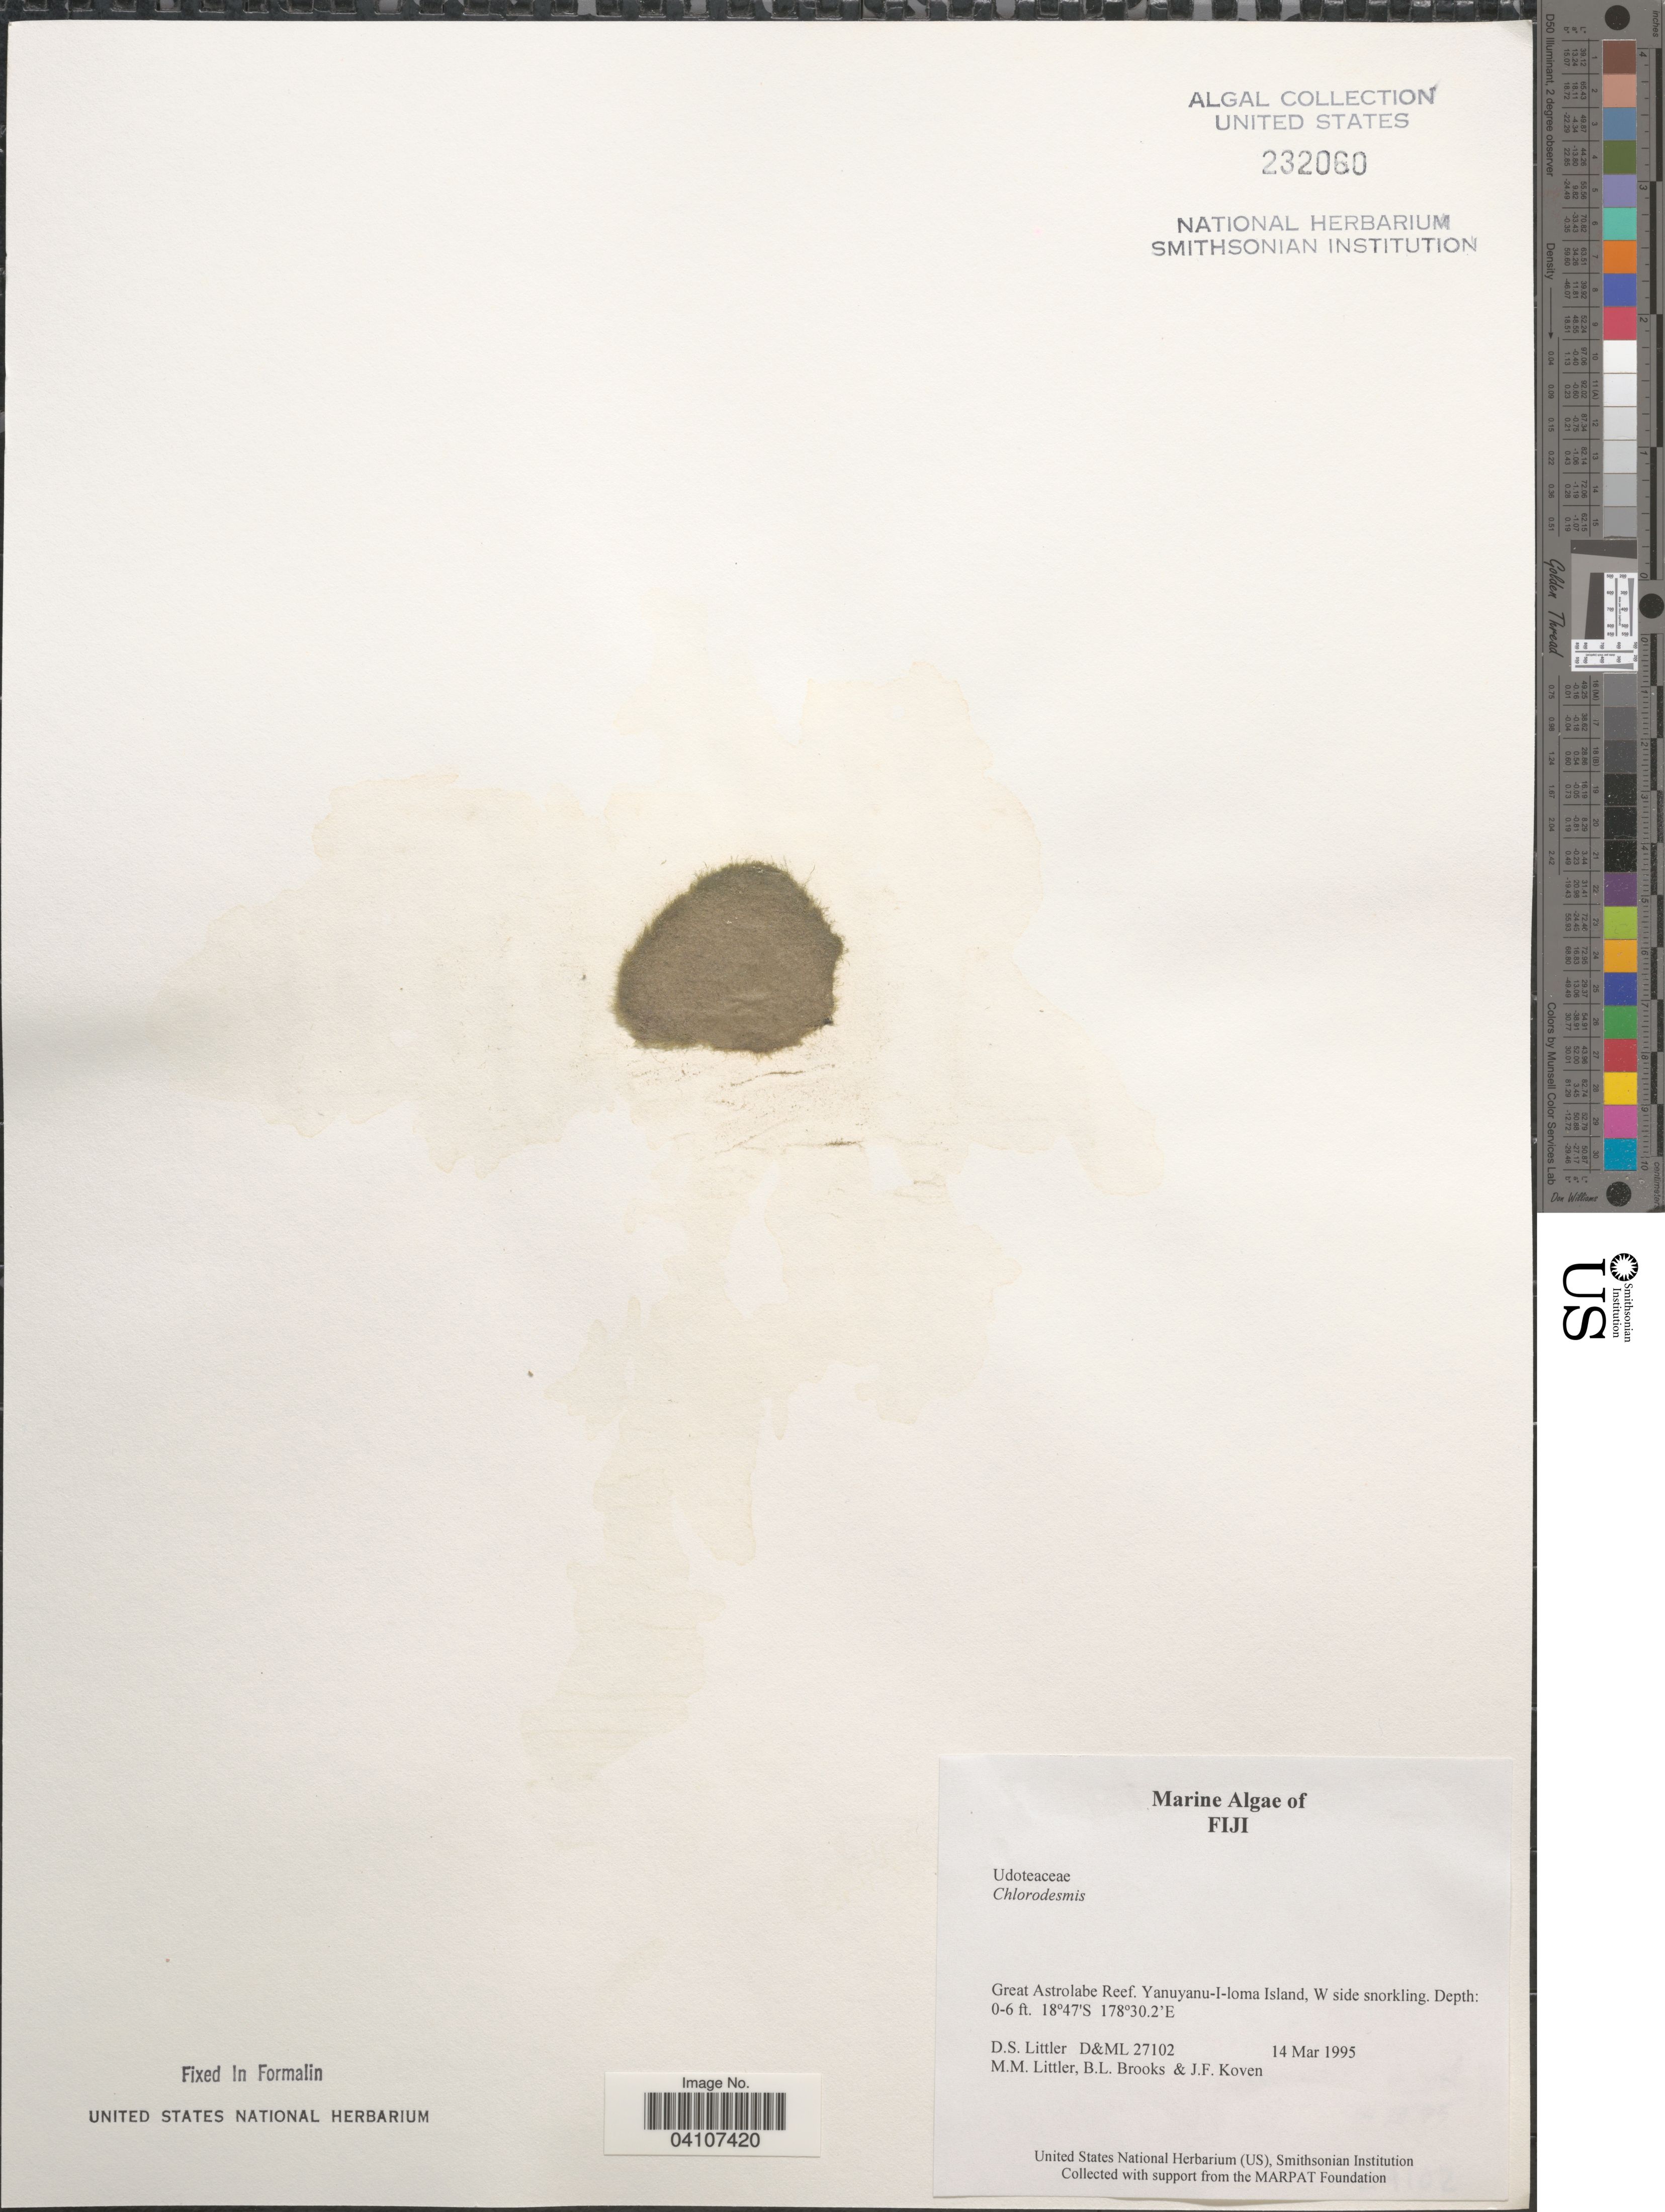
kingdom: Plantae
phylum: Chlorophyta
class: Ulvophyceae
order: Bryopsidales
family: Udoteaceae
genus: Chlorodesmis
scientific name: Chlorodesmis sp.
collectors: D. S. Littler, B. Brooks & J. Koven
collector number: D&ML 27102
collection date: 1995-03-14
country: Fiji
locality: Great Astrolabe Reef. Yanuyanu-I-loima Island, W side snorkling.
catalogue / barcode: US 232060